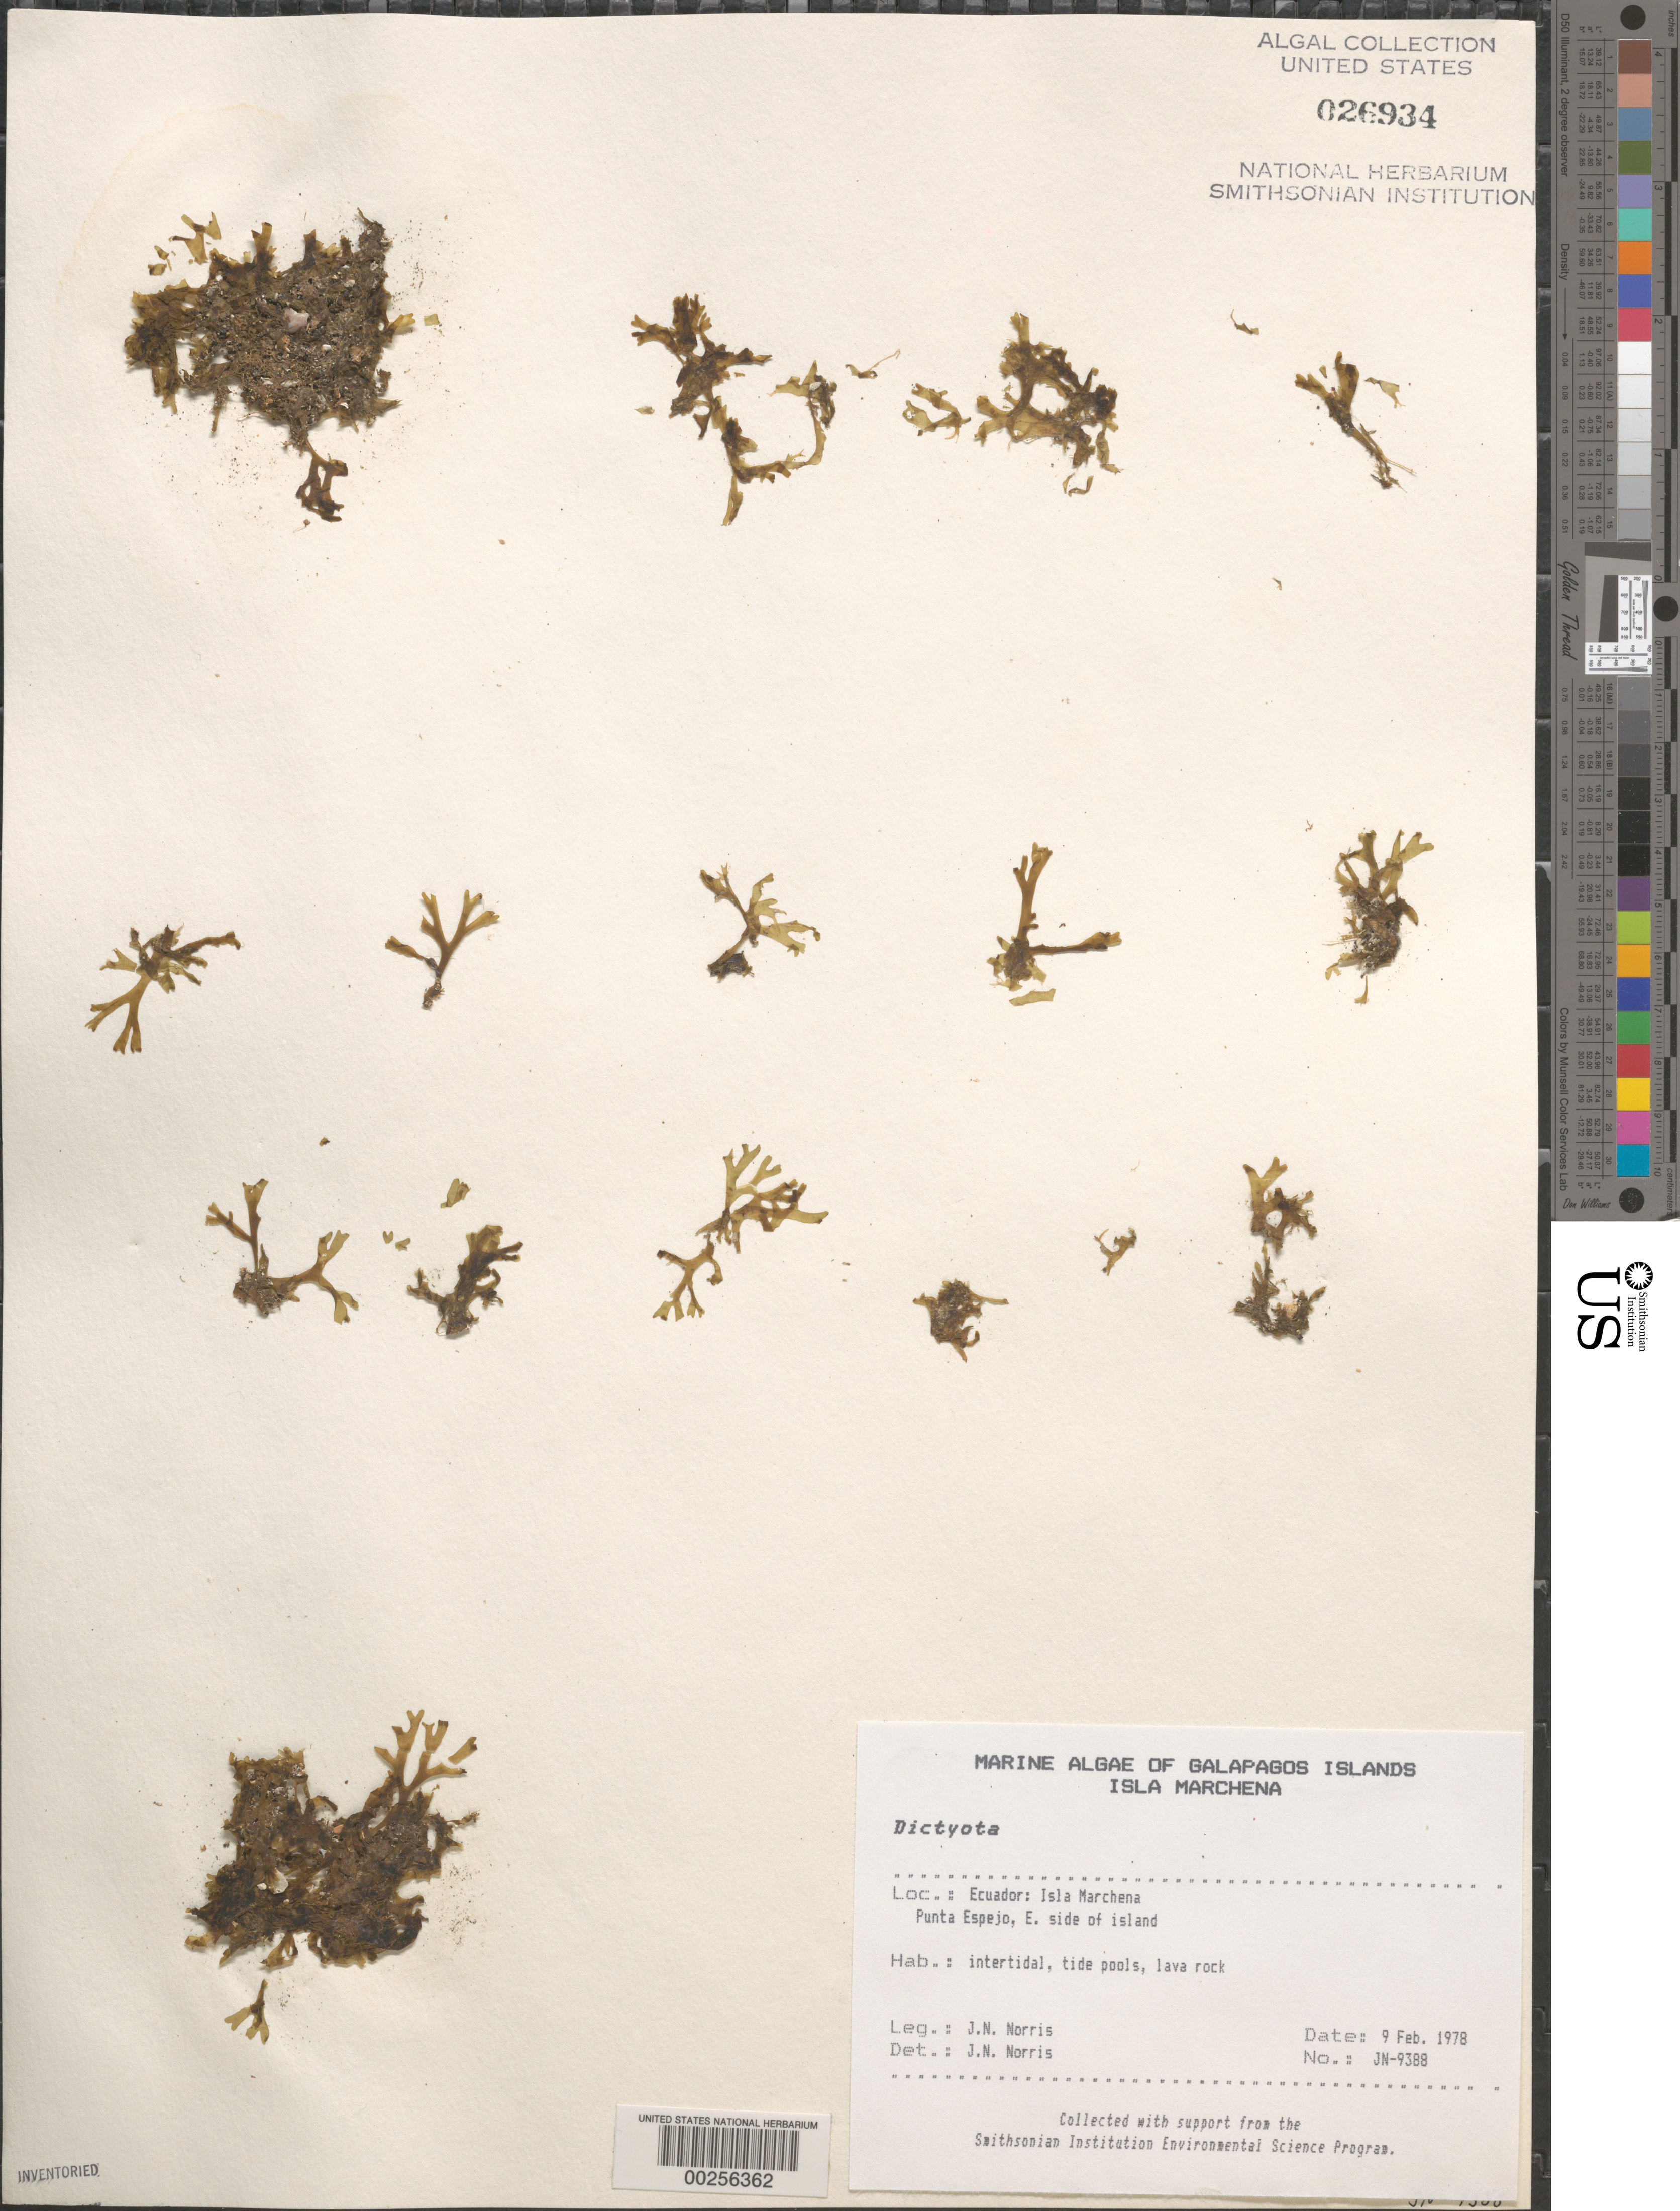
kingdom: Chromista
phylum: Ochrophyta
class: Phaeophyceae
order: Dictyotales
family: Dictyotaceae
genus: Dictyota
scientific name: Dictyota sp.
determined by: Norris, James N.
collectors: J. N. Norris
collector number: JN-9388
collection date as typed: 09 Feb 1978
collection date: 1978-02-09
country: Ecuador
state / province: Colón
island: Marchena [Bindloe]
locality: Punta Espejo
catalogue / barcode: US 26934